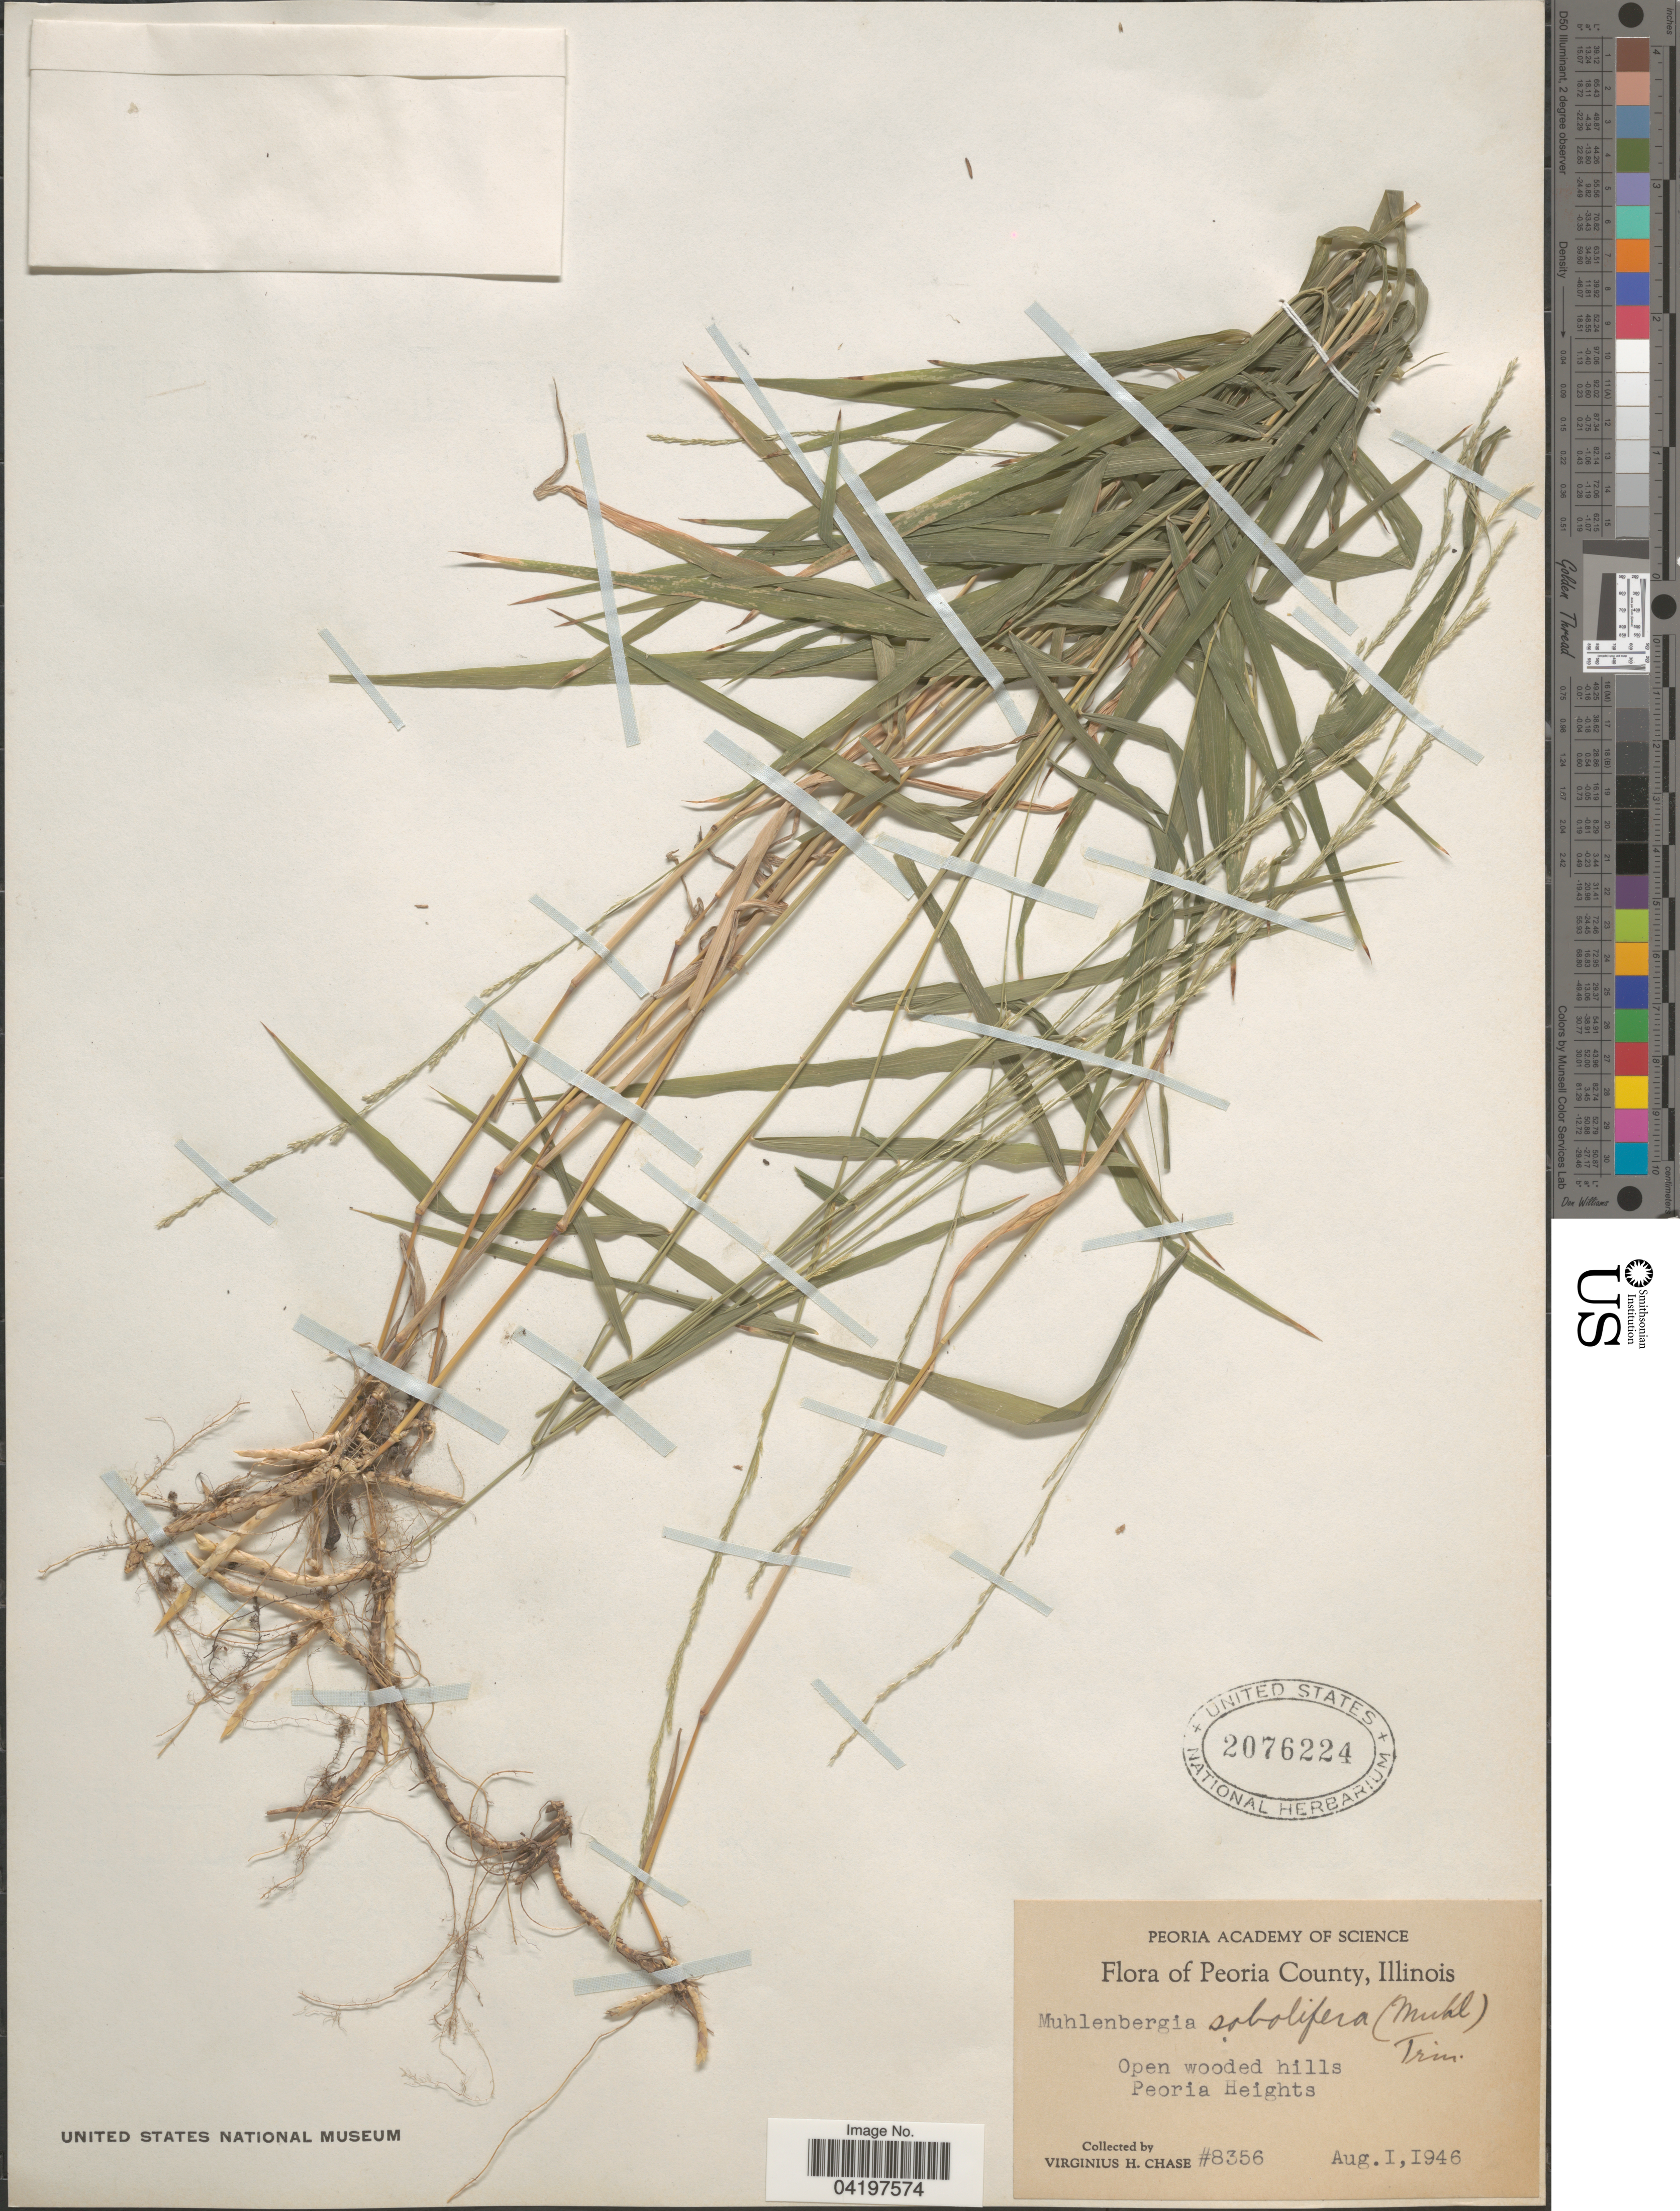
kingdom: Plantae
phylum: Tracheophyta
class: Liliopsida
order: Poales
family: Poaceae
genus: Muhlenbergia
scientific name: Muhlenbergia sobolifera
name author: (Muhl. ex Willd.) Trin.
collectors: V. H. Chase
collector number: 8356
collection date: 1946-08-01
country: United States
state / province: Illinois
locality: Peoria County. Open wooded hills. Peoria Heights.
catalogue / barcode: US 2076224